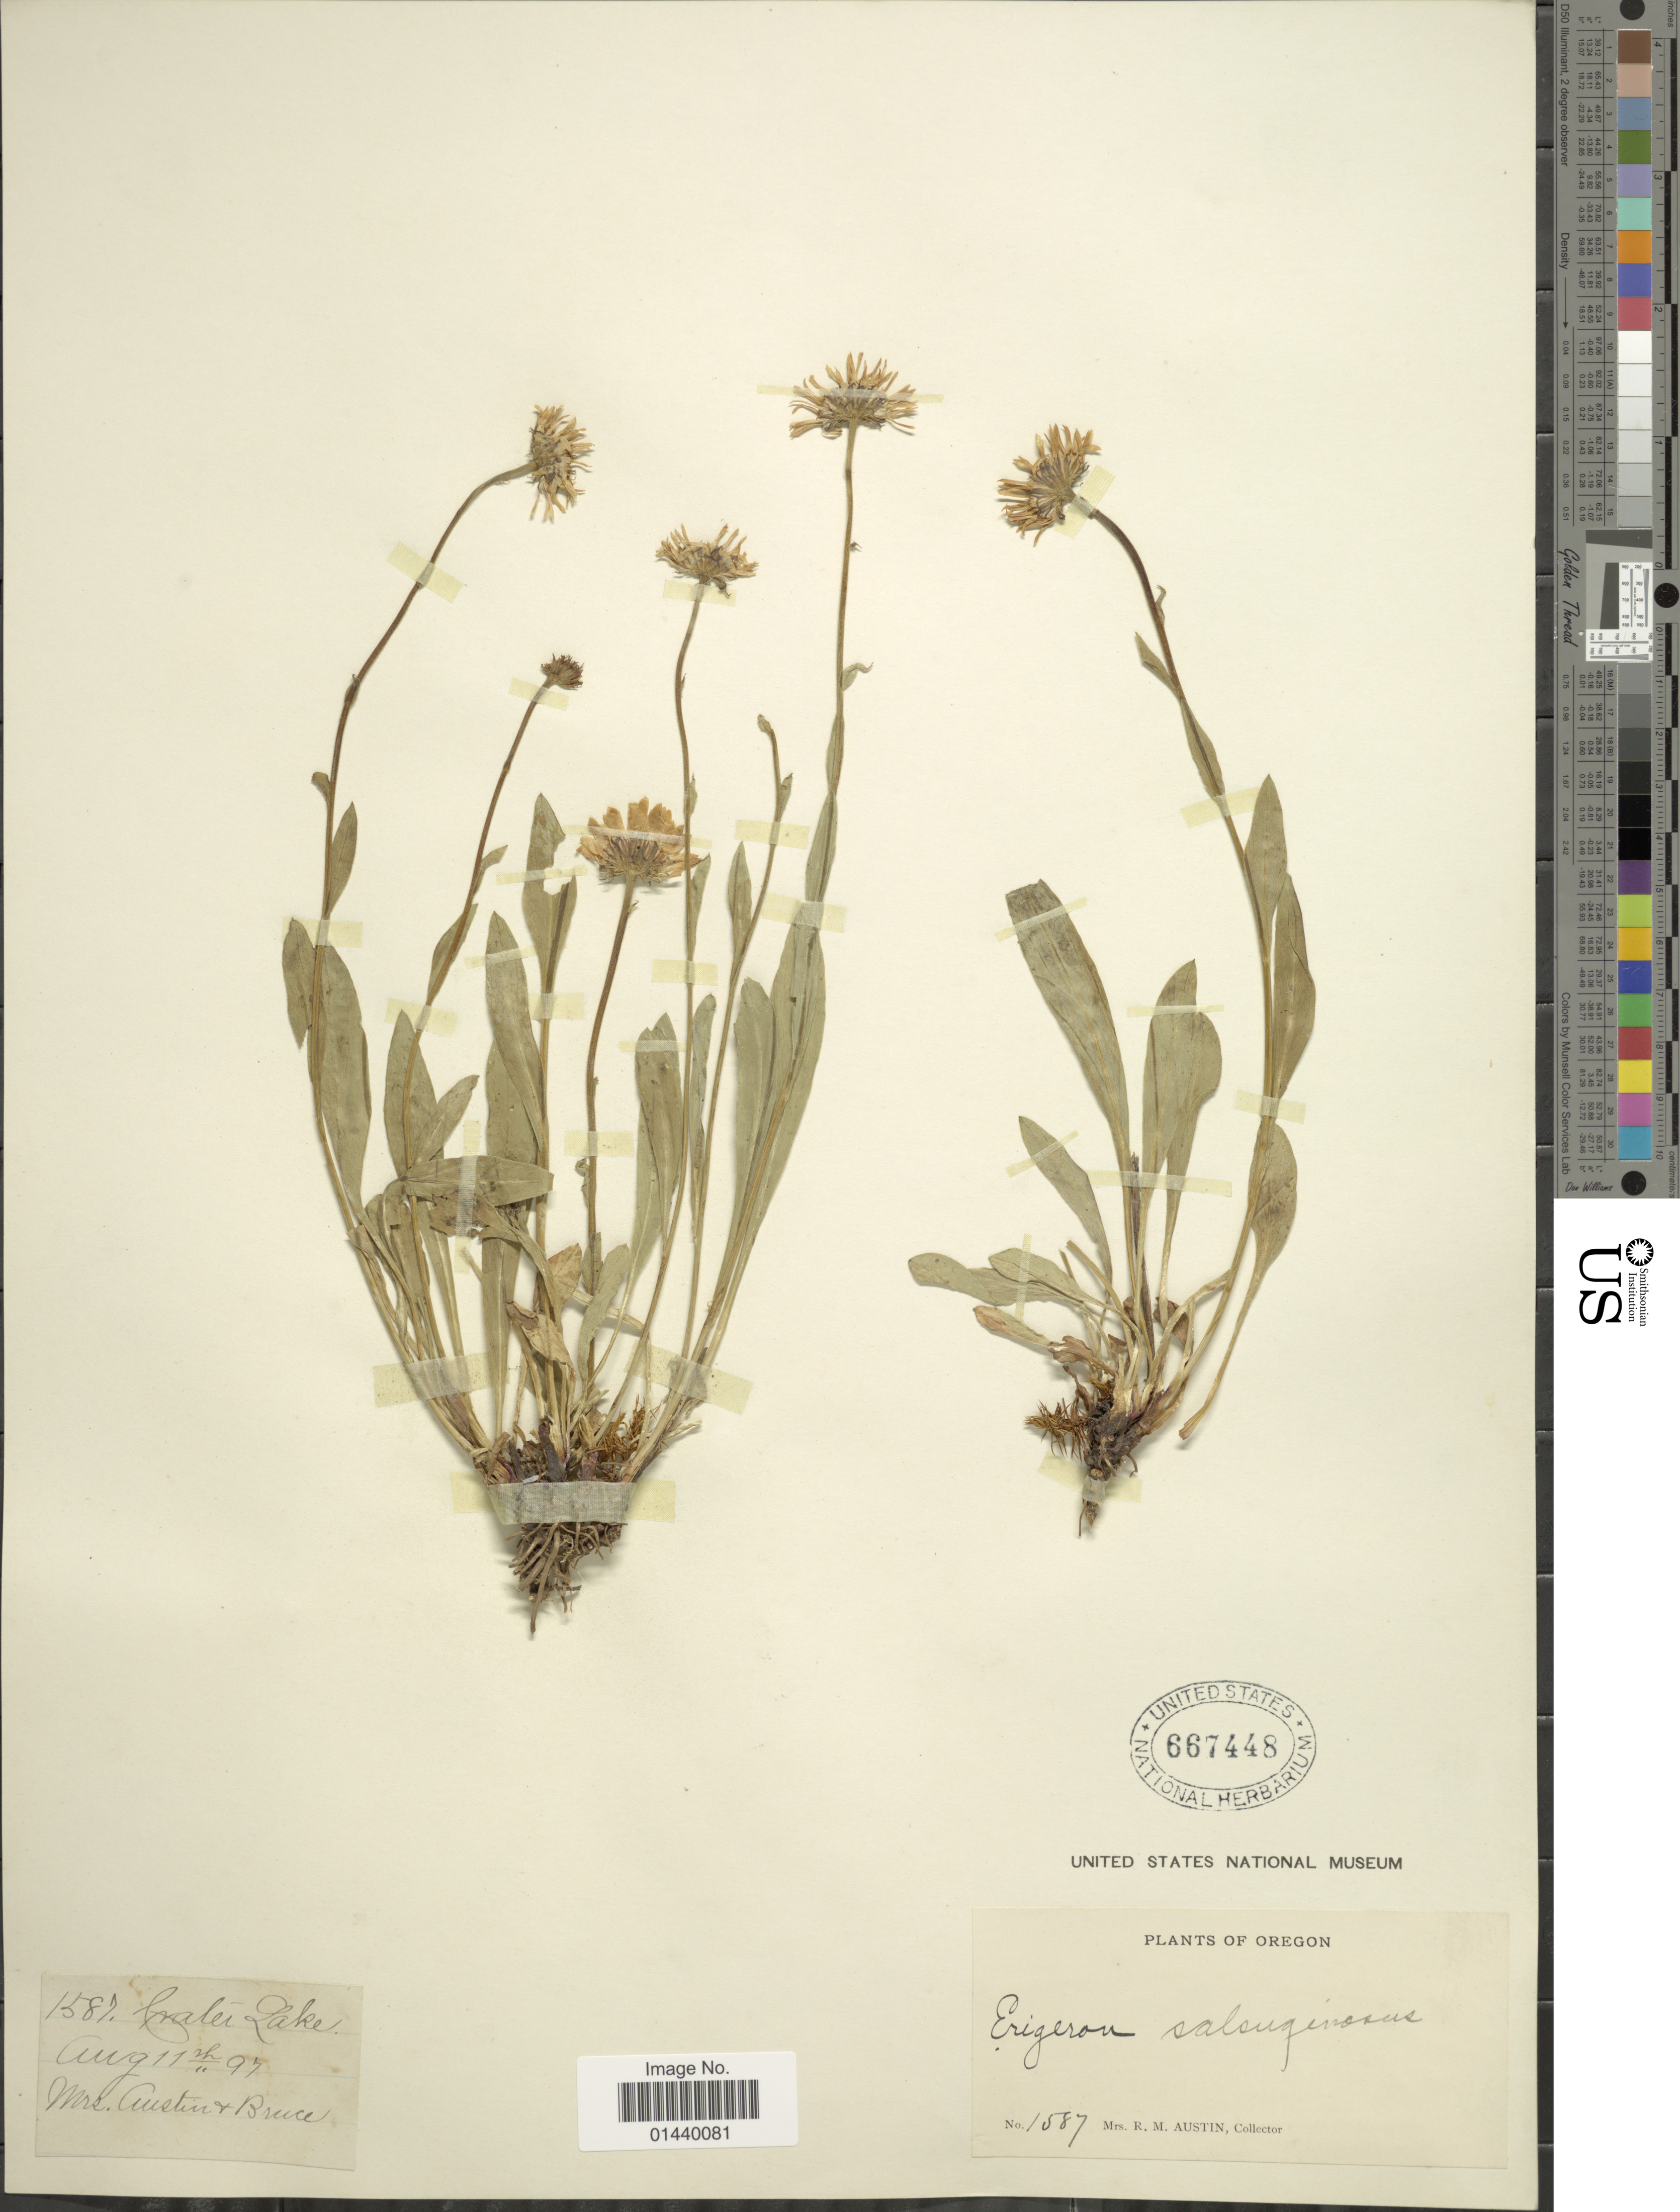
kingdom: Plantae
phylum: Tracheophyta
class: Magnoliopsida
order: Asterales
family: Asteraceae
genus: Erigeron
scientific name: Erigeron salsuginosus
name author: (Richardson ex R. Br.) A. Gray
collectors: R. Austin & Bruce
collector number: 1587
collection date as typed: Transcribed d/m/y: 11/8/97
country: United States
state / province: Oregon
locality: Crater Lake.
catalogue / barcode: US 667448